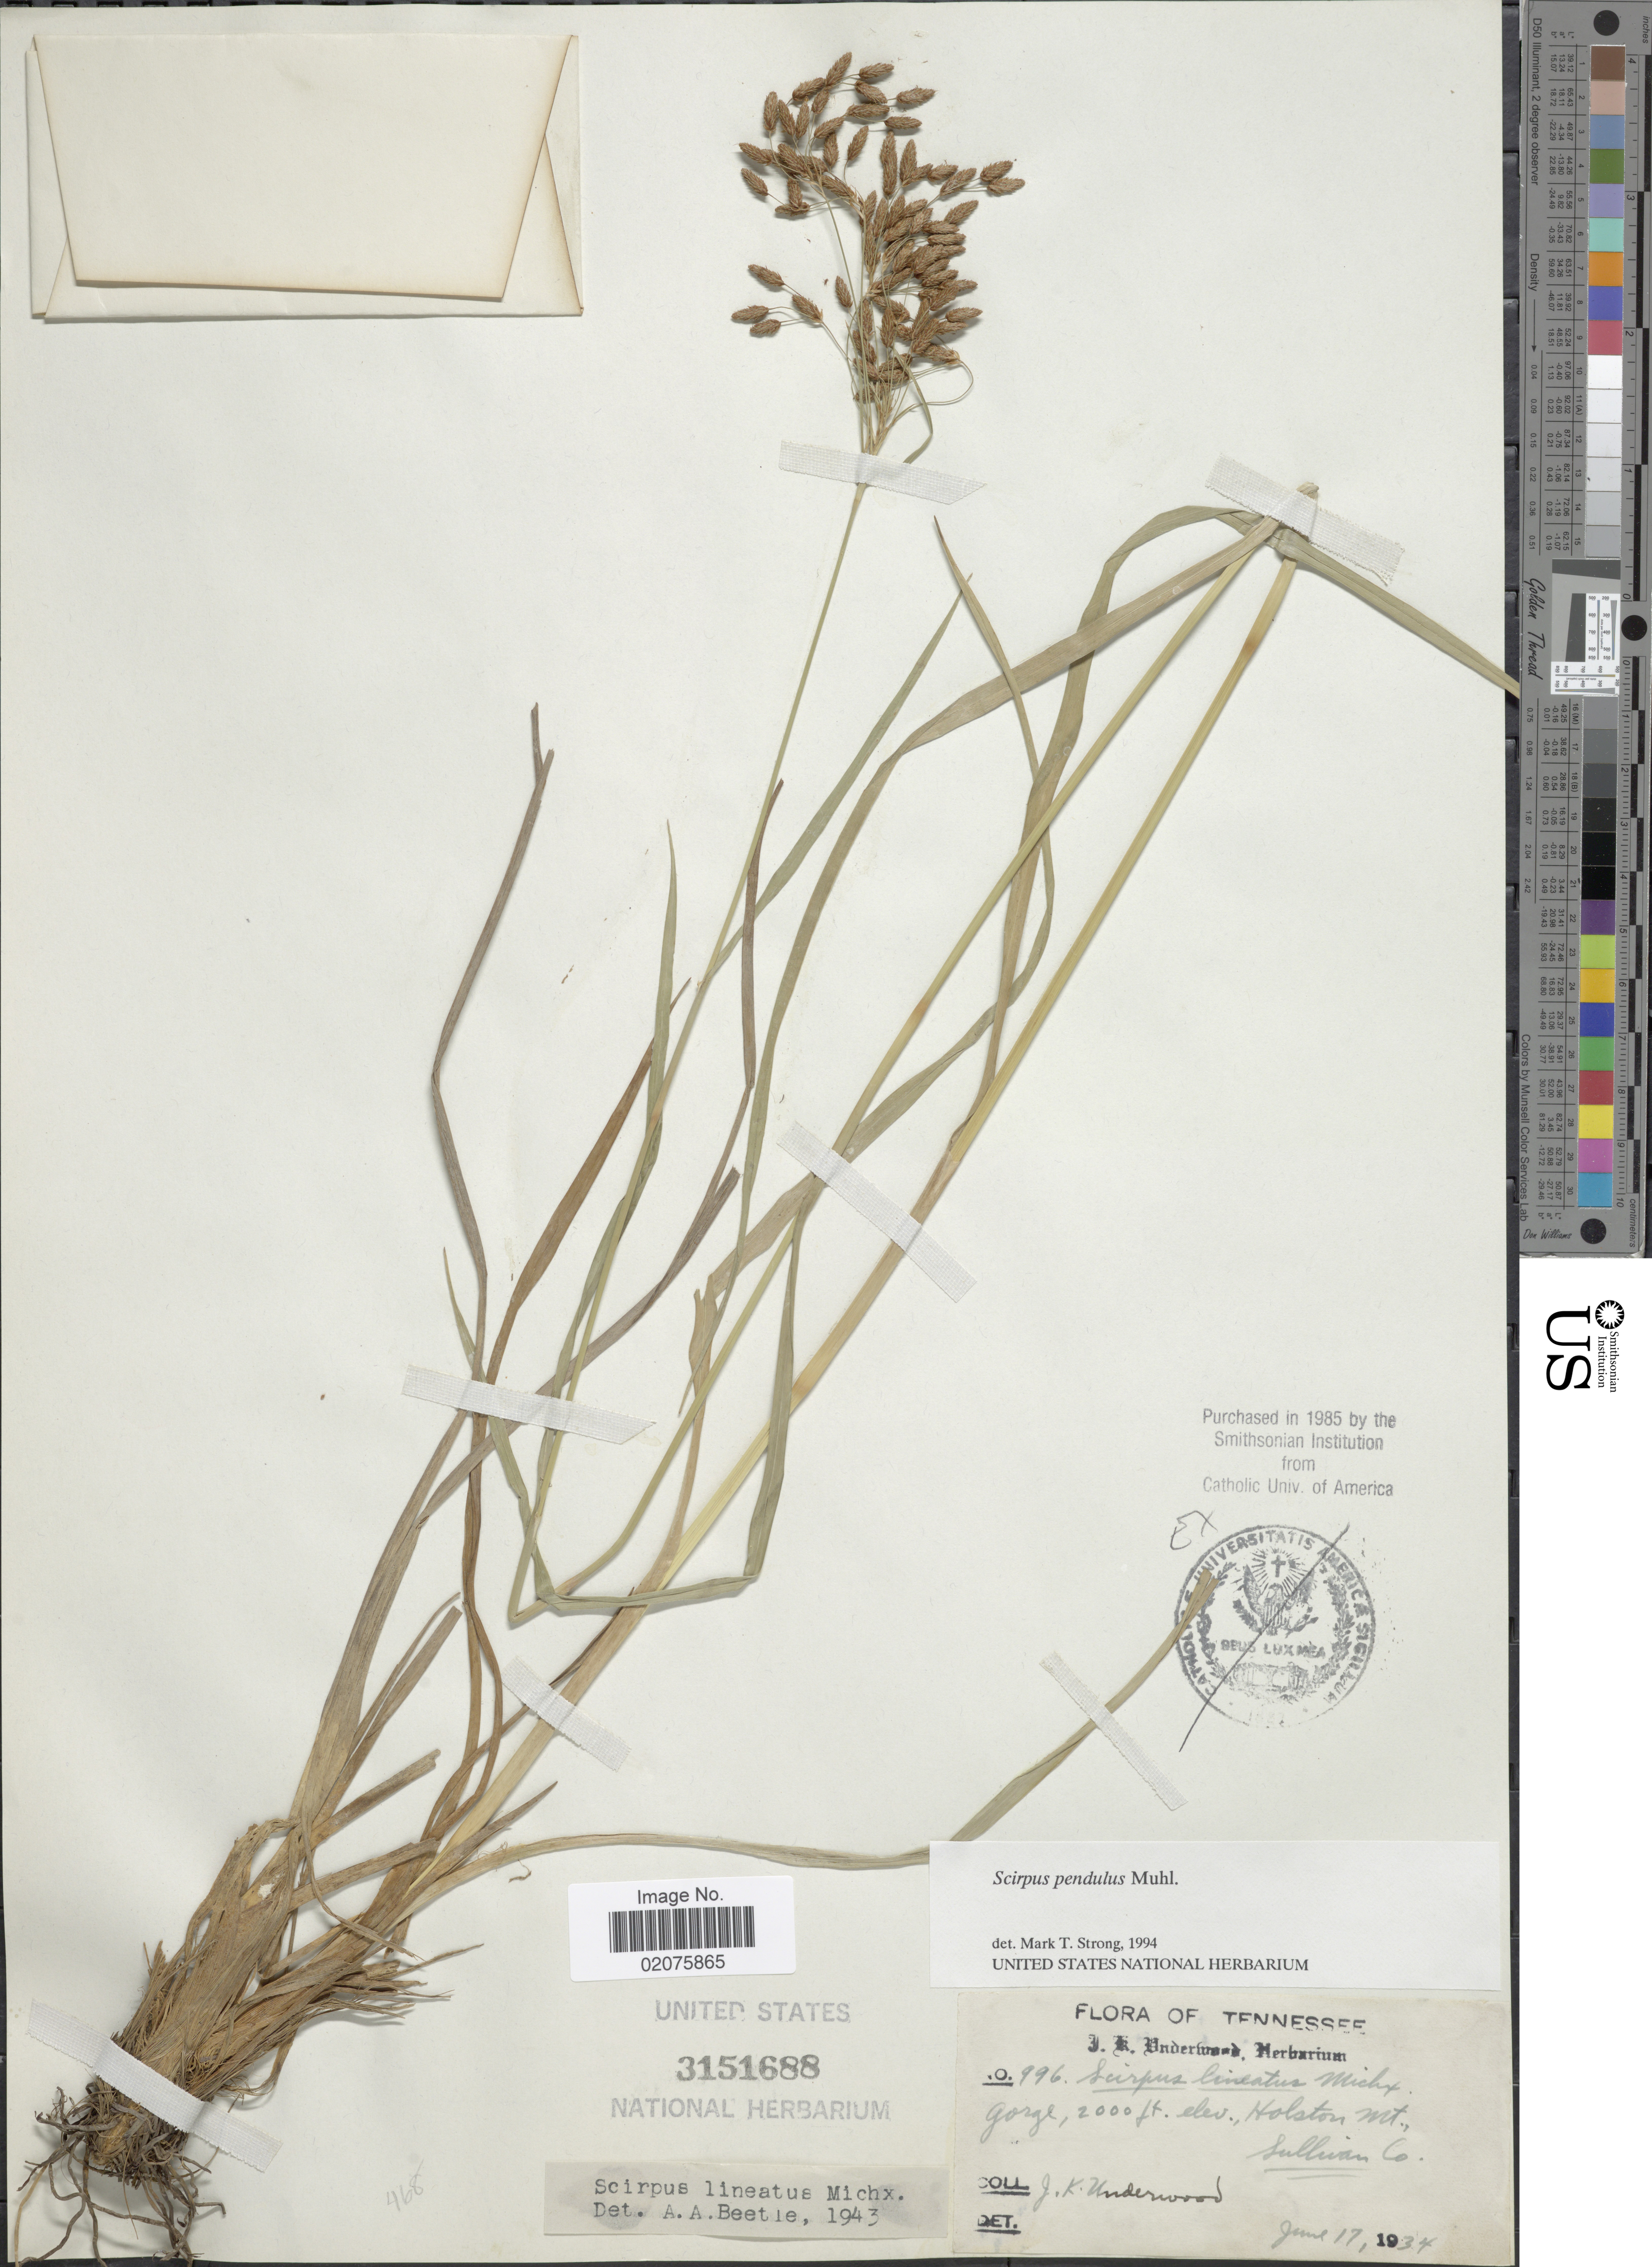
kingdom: Plantae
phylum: Tracheophyta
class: Liliopsida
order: Poales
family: Cyperaceae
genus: Scirpus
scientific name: Scirpus pendulus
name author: Muhl.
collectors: J. K. Underwood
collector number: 996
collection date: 1934-06-17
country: United States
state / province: Tennessee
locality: Gorge. Holston Mt. Sullivan Co.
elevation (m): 610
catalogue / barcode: US 3151688